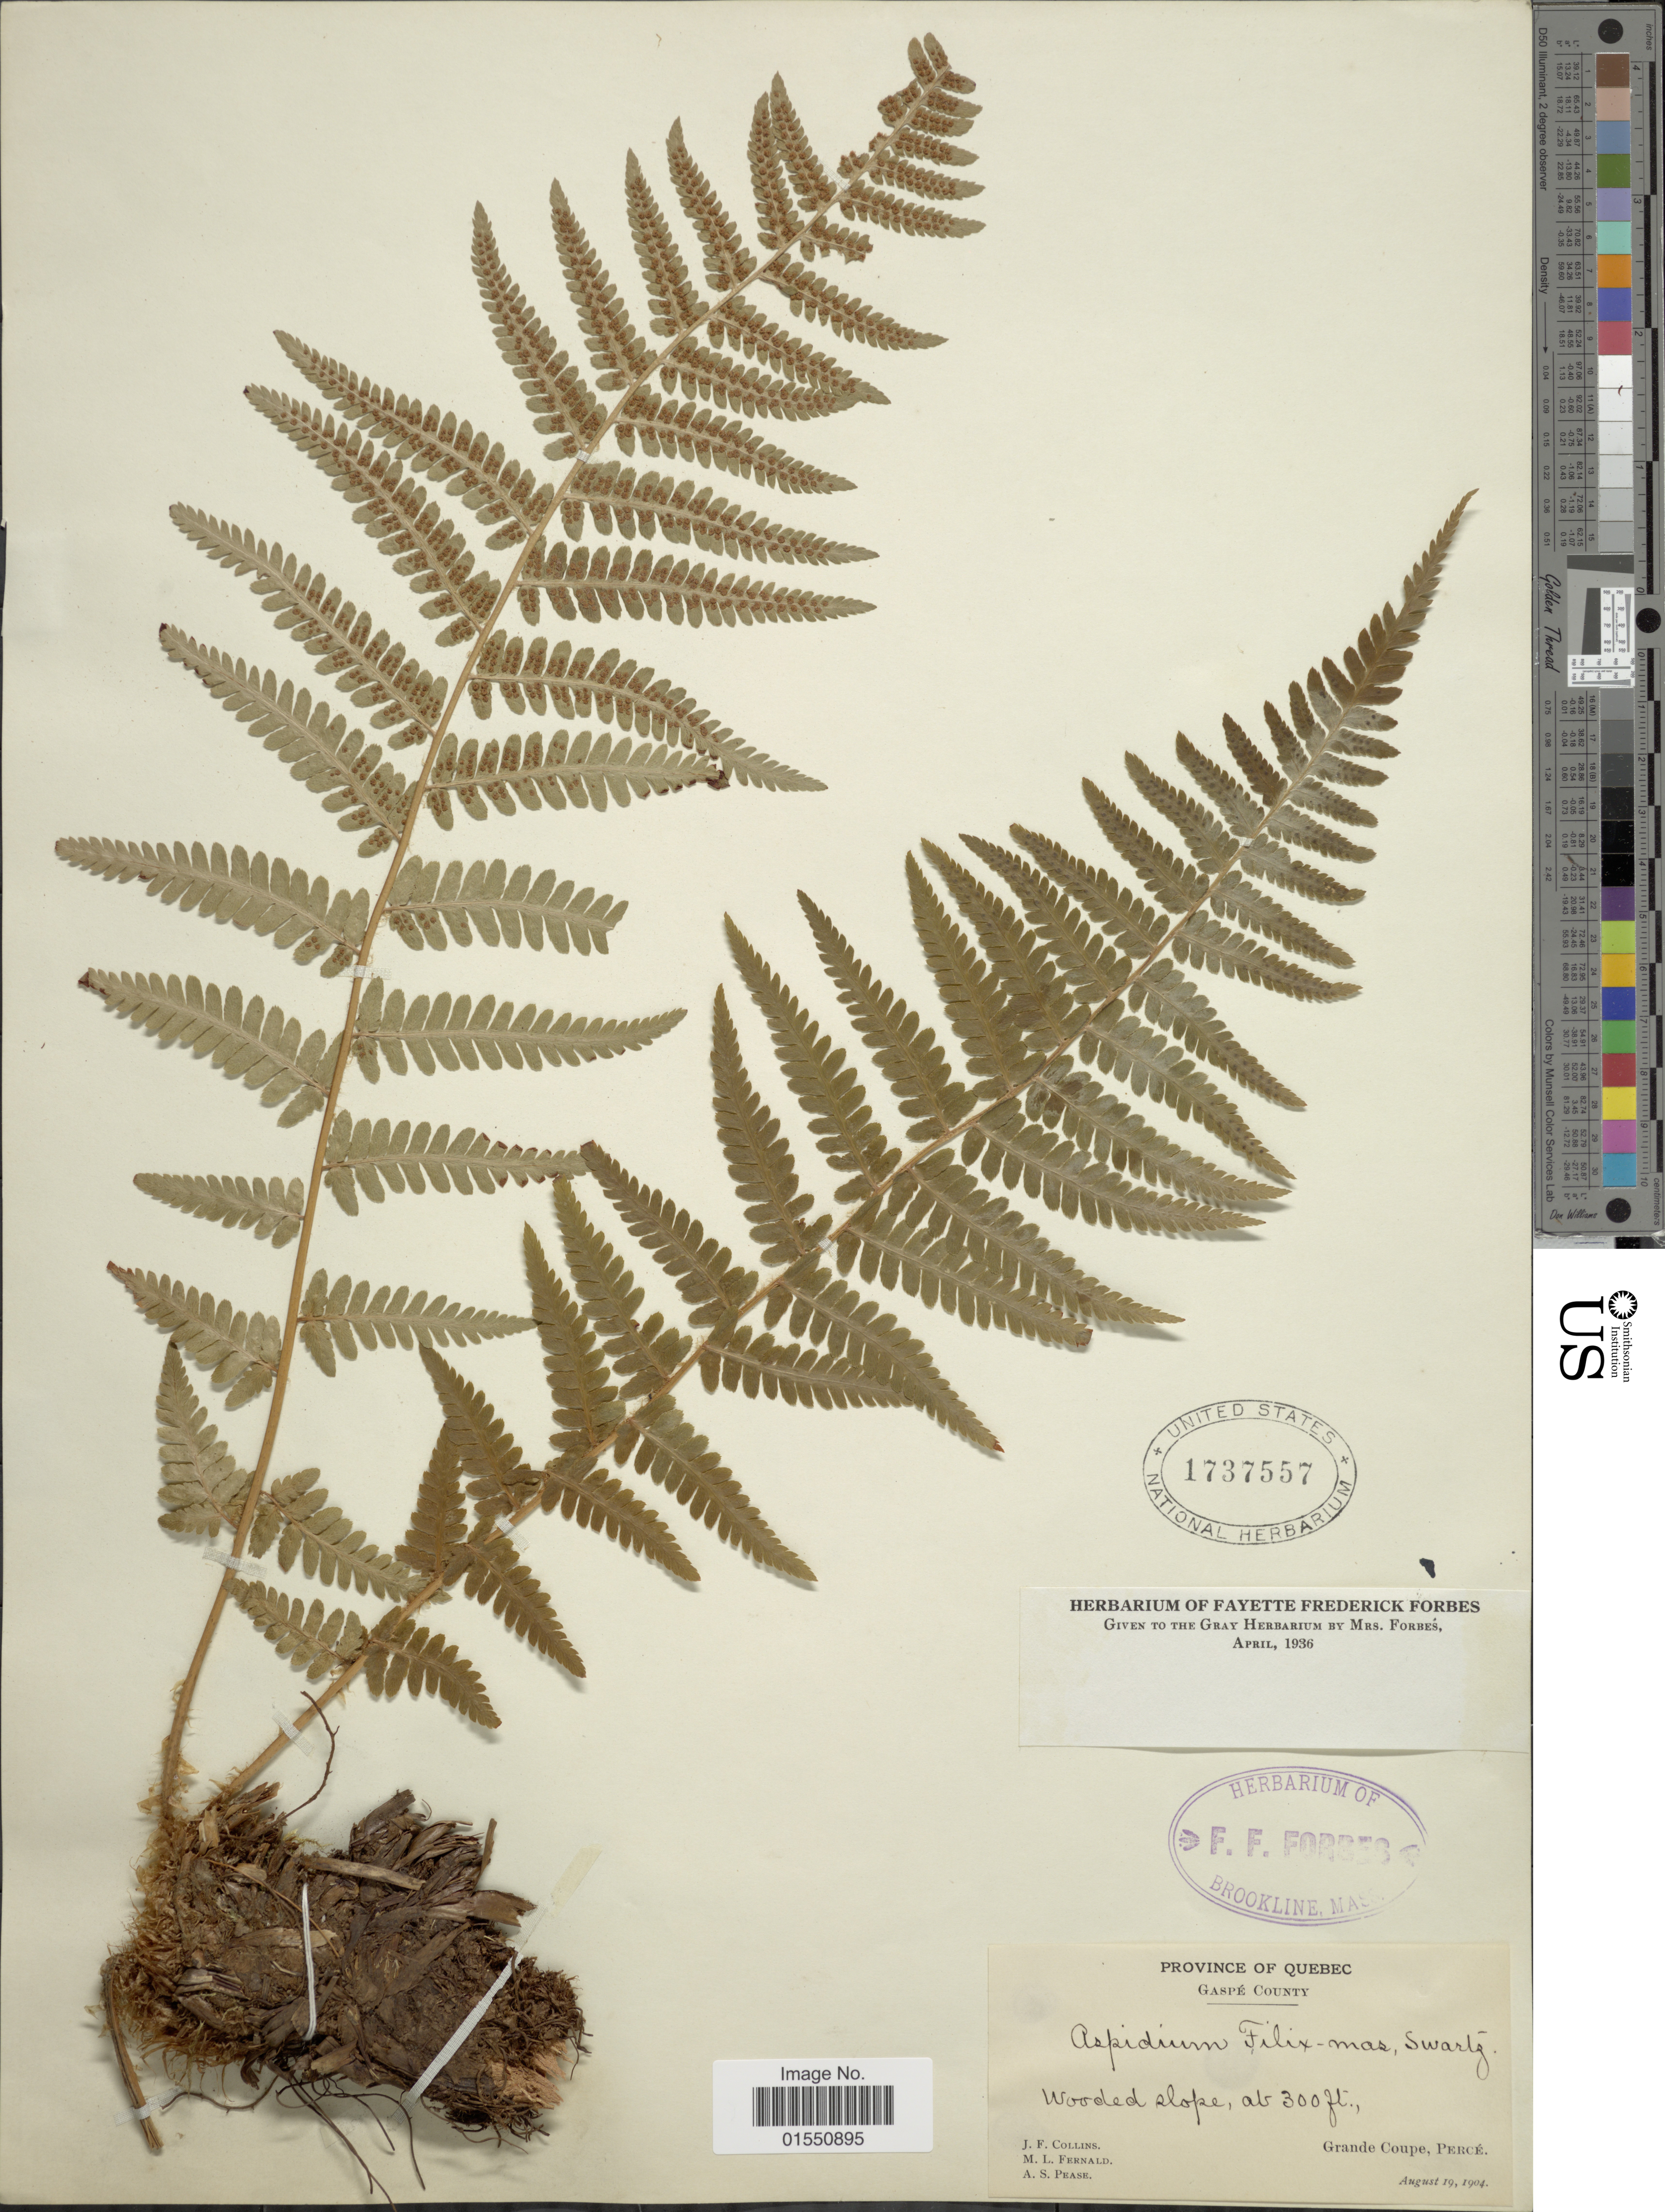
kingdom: Plantae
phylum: Tracheophyta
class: Polypodiopsida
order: Polypodiales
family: Dryopteridaceae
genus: Dryopteris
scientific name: Dryopteris filix-mas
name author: (L.) Schott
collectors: J. Collins, M. L. Fernald & A. S. Pease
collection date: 1904-08-19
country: Canada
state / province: Quebec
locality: Gaspé County. Wooded slope. Grande Coupe, Percé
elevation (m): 91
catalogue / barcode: US 1737557